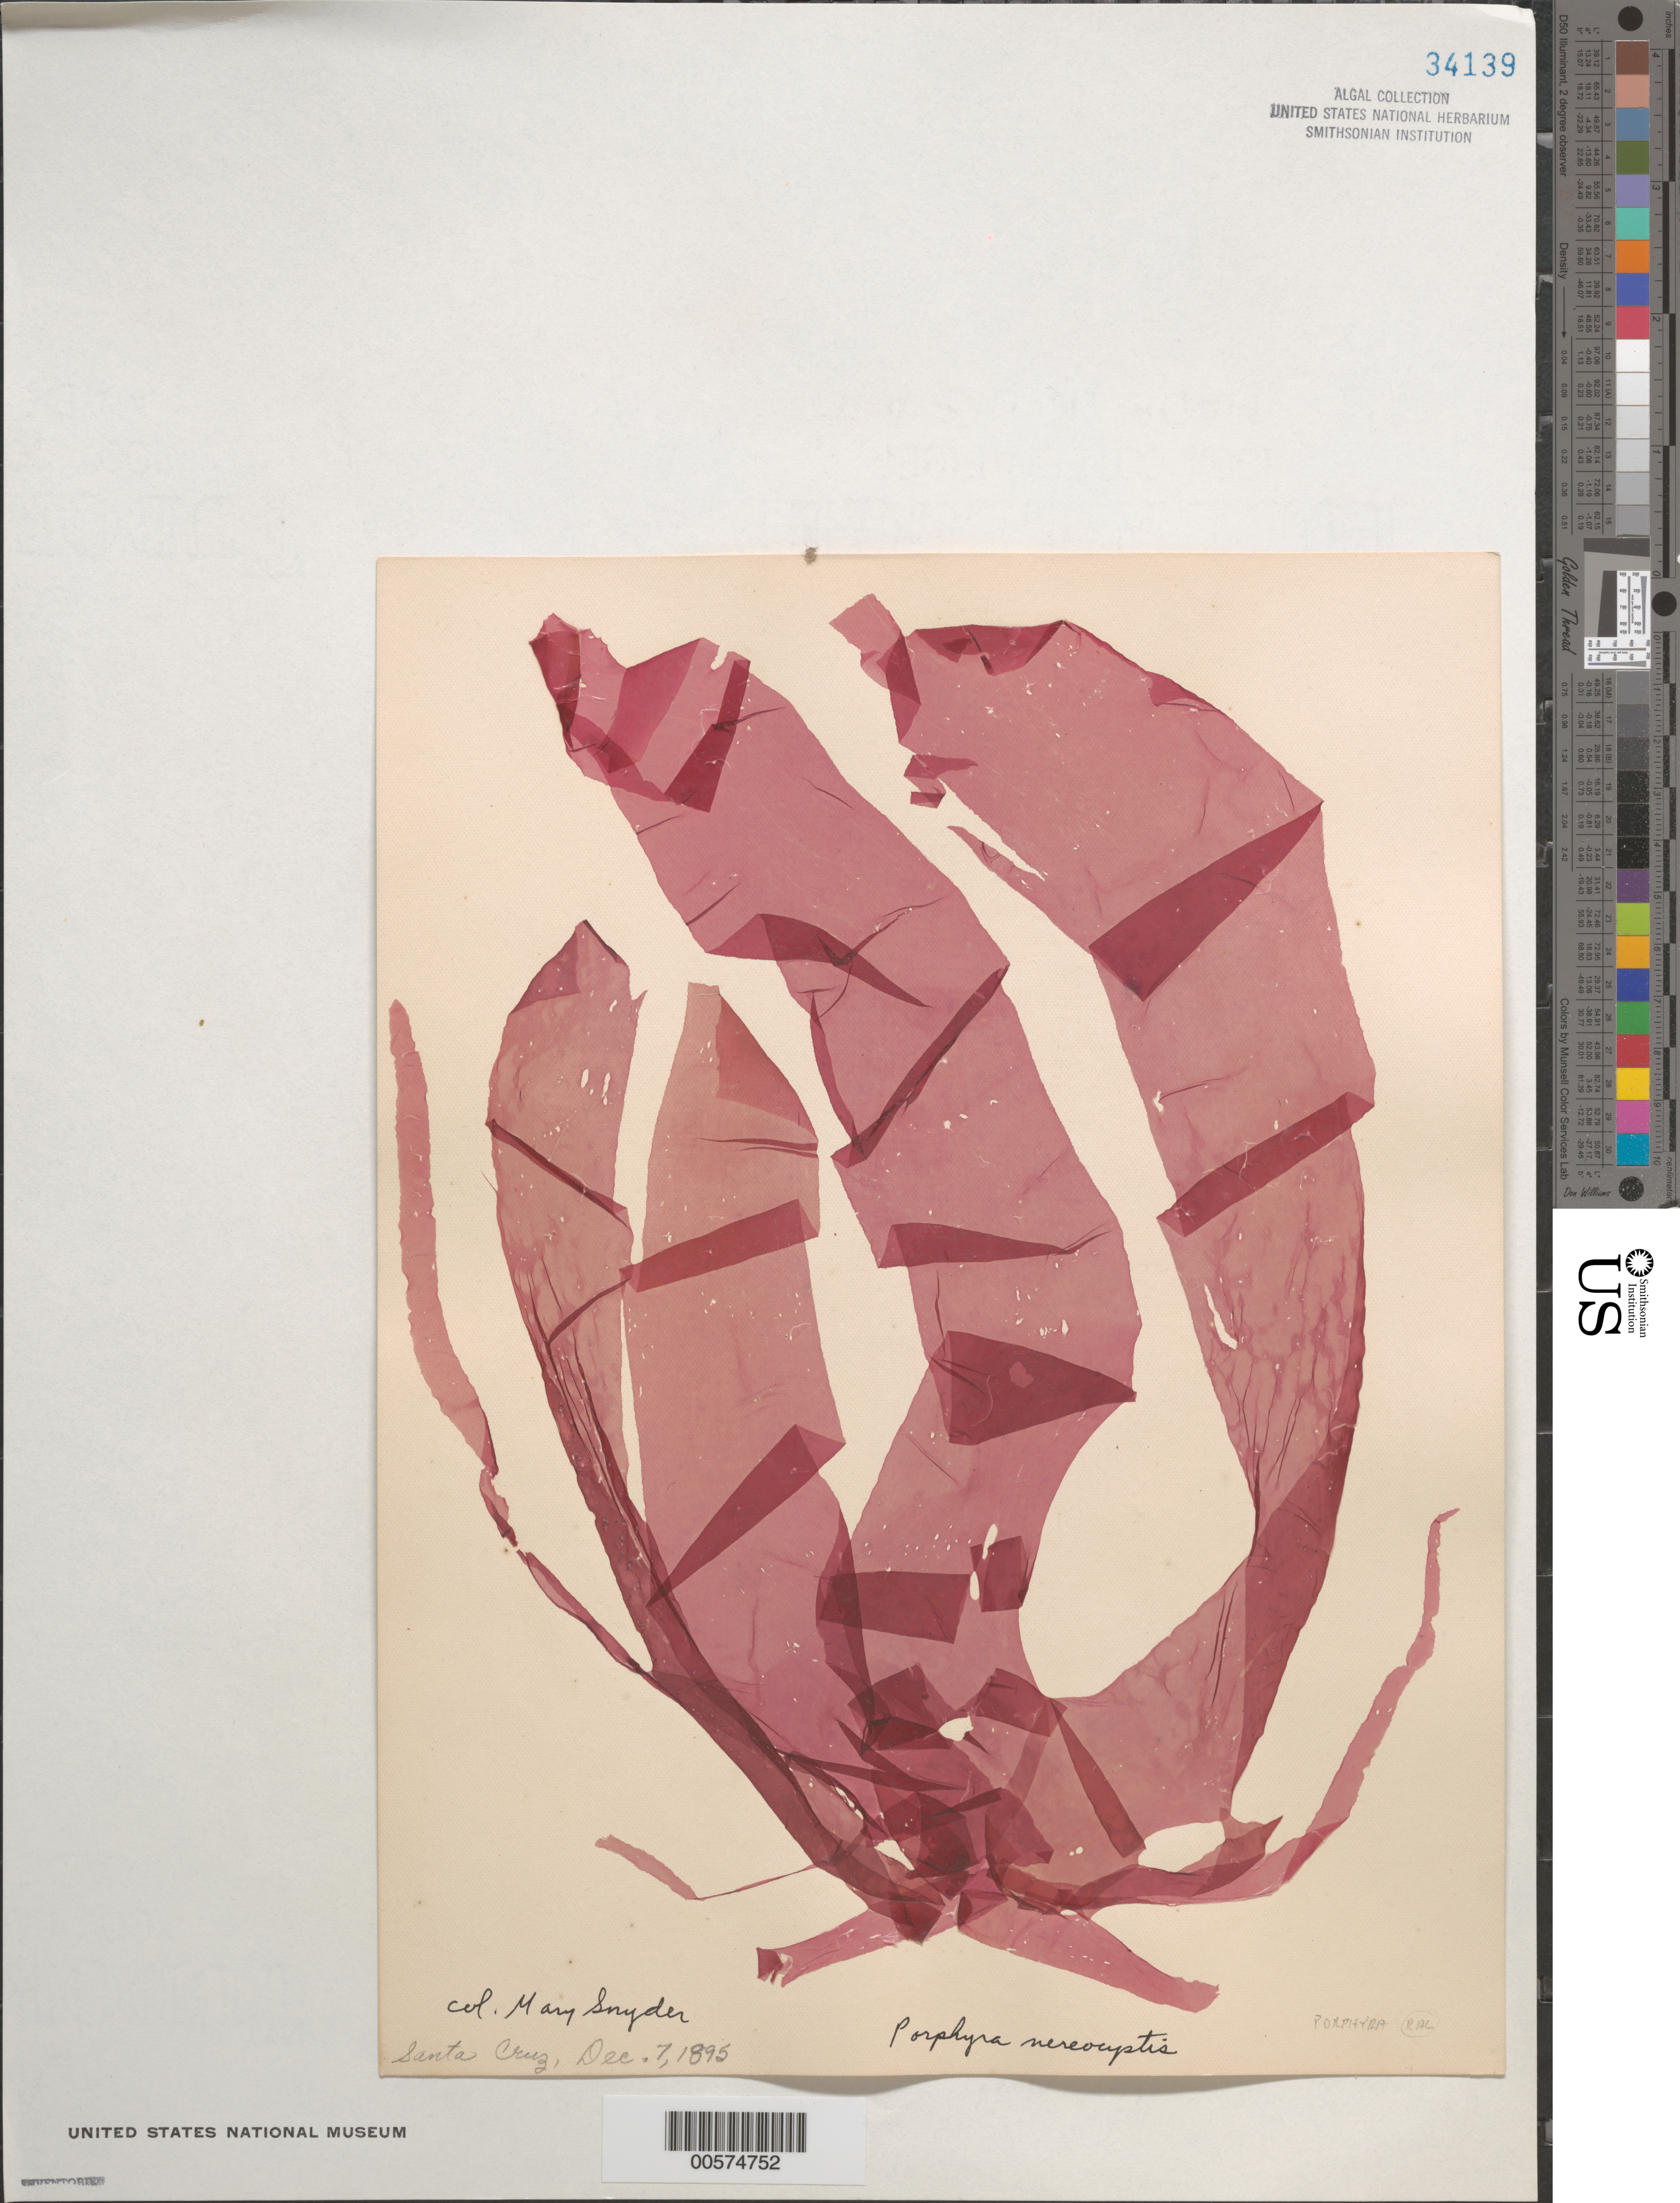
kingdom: Plantae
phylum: Rhodophyta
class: Bangiophyceae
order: Bangiales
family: Bangiaceae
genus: Pyropia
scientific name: Pyropia nereocystis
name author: (C.L. Anderson) S.C. Lindstrom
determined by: Algae name updating Project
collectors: M. Snyder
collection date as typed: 07 Dec 1895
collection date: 1895-12-07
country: United States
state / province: California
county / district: Santa Cruz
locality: Santa Cruz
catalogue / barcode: US 34139